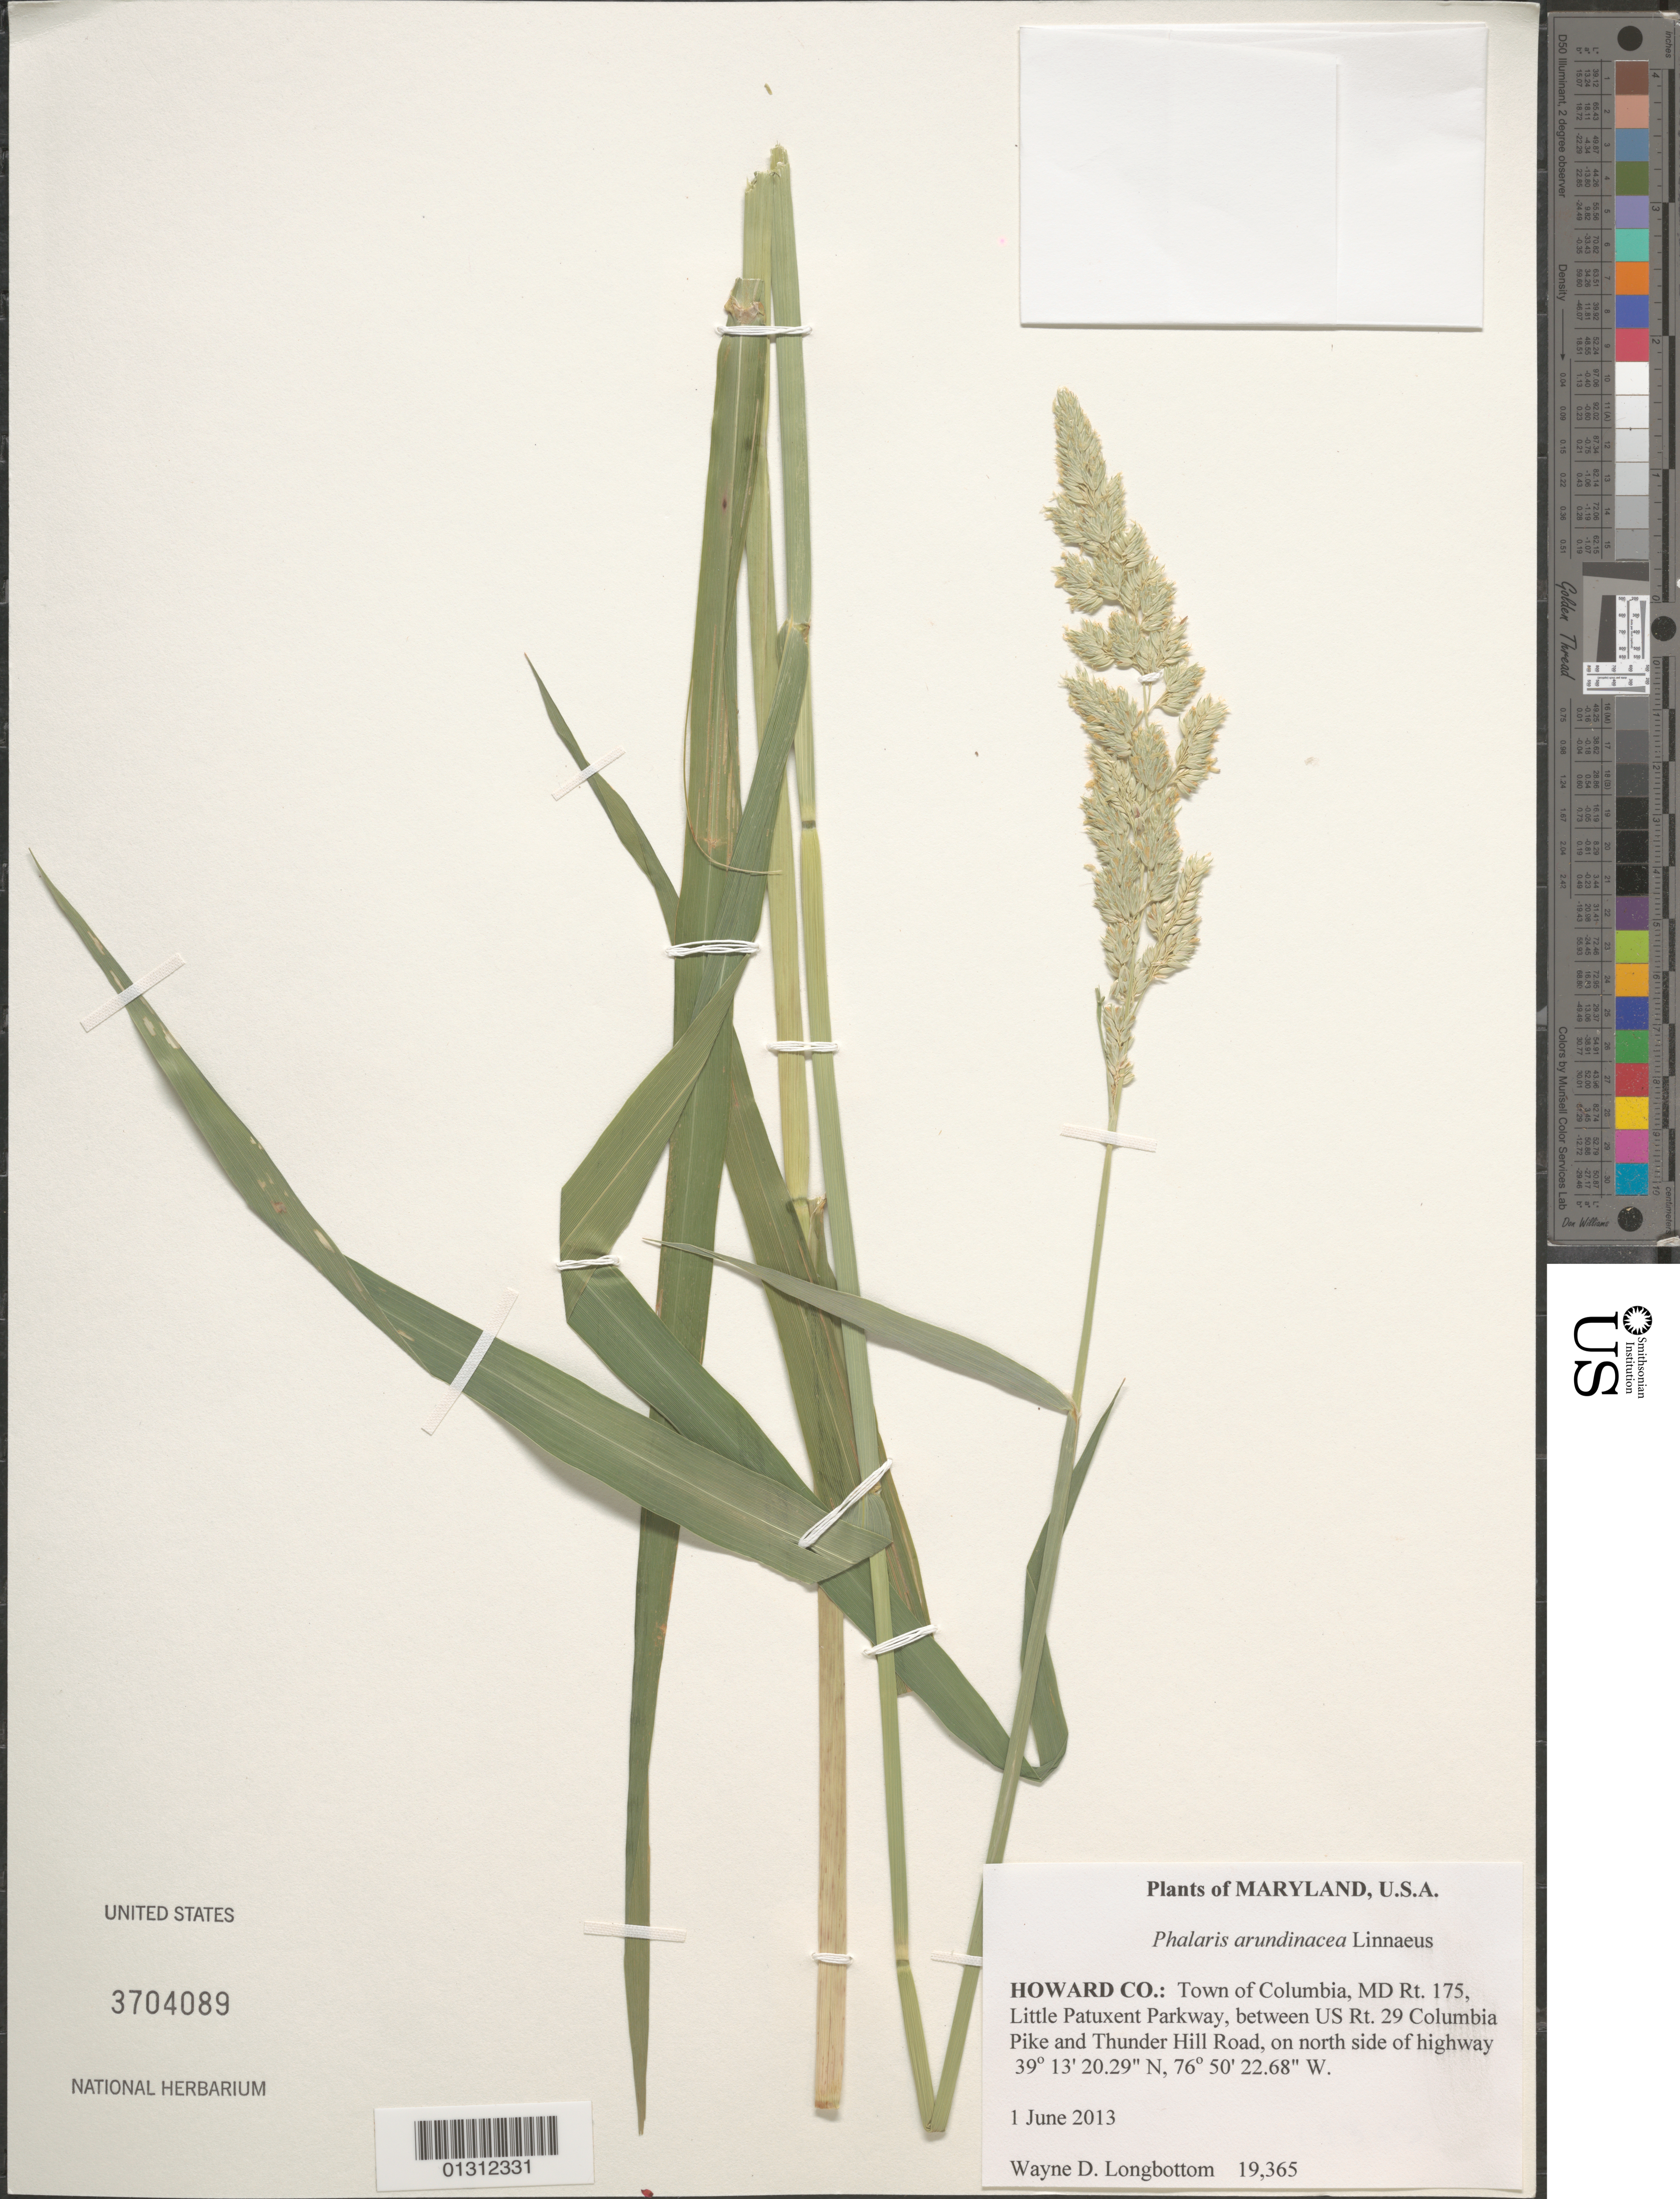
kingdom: Plantae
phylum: Tracheophyta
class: Liliopsida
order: Poales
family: Poaceae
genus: Phalaris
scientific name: Phalaris arundinacea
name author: L.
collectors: W. D. Longbottom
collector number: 19365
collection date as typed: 1 June 2013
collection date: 2013-06-01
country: United States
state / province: Maryland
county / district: Howard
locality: Town of Columbia, MD Rt. 175, Little Patuxent Parkway, between US Rt. 29 Columbia Pike and Thunder Hill Road, on north side of highway.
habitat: Side of highway.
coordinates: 39 13 20.29 N, 76 50 22.68 W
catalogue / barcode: US 3704089